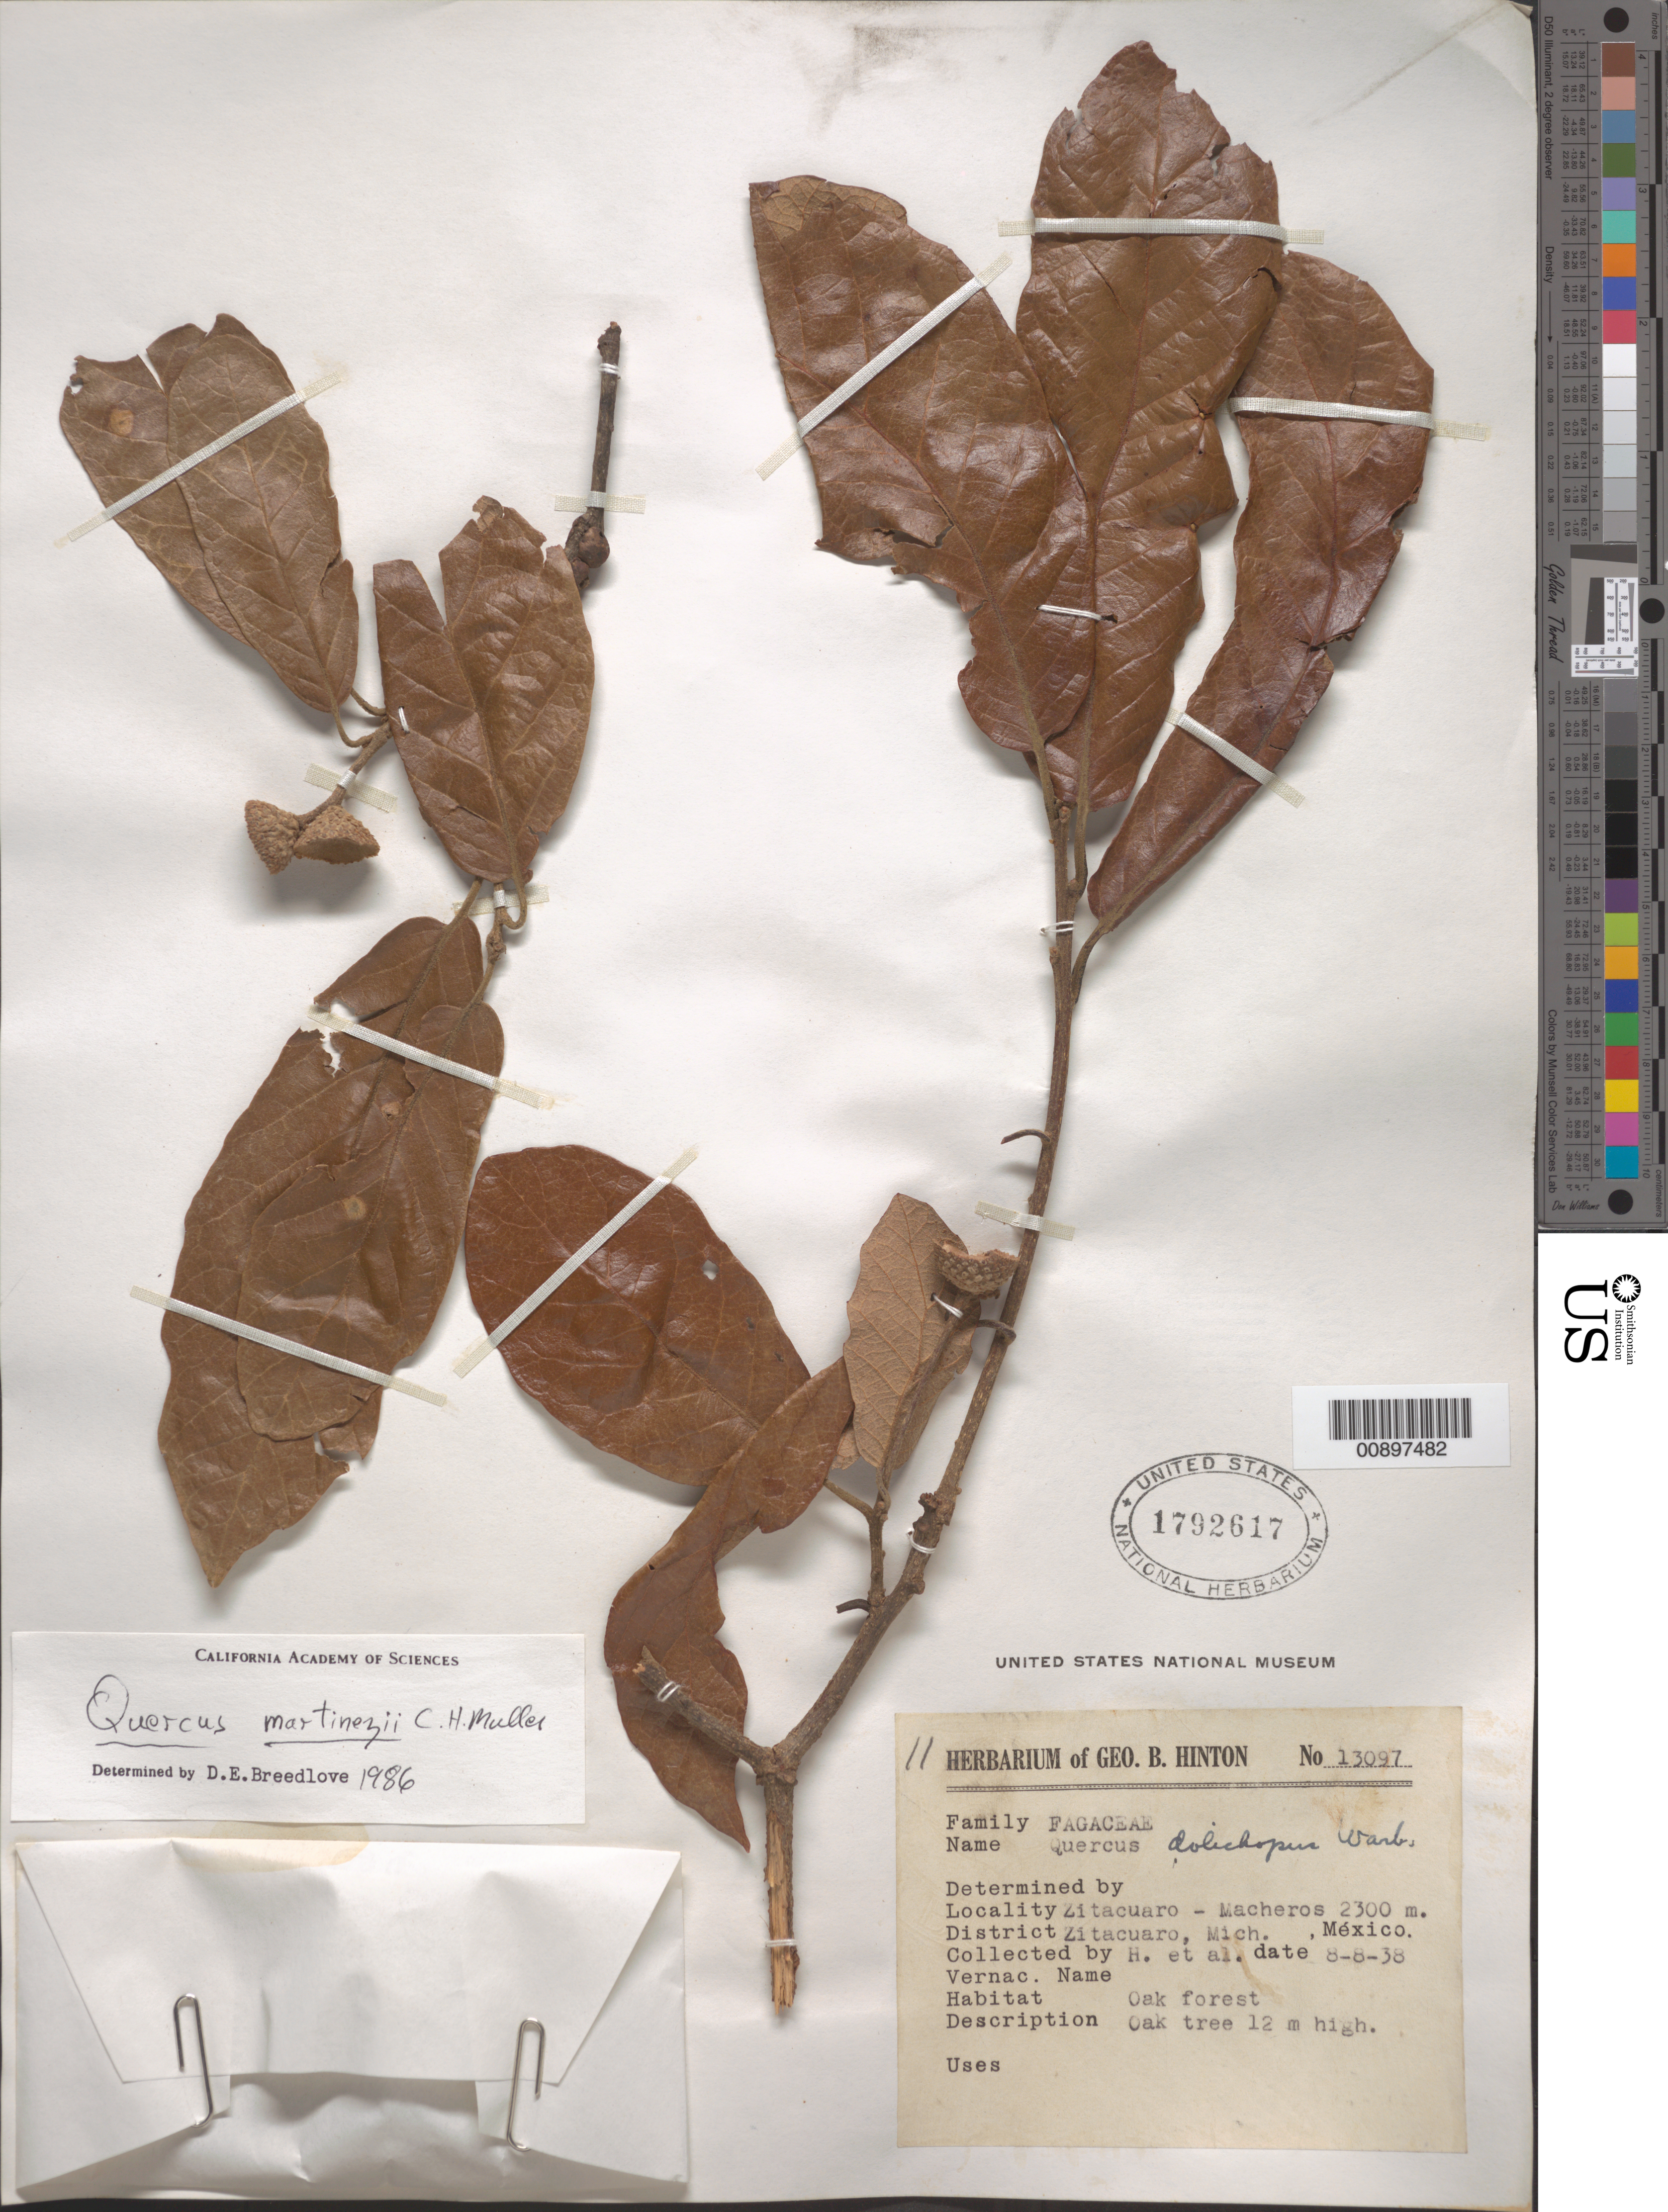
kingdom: Plantae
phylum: Tracheophyta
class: Magnoliopsida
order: Fagales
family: Fagaceae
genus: Quercus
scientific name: Quercus martinezii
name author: C.H. Mull.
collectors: G. B. Hinton & et al.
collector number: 13097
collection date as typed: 08 Aug 1938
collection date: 1938-08-08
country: Mexico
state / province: Michoacán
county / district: Zitácuaro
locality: Zitácuaro-Macheros, District Zitácuaro, Michoacán.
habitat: Oak forest.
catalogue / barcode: US 1792617